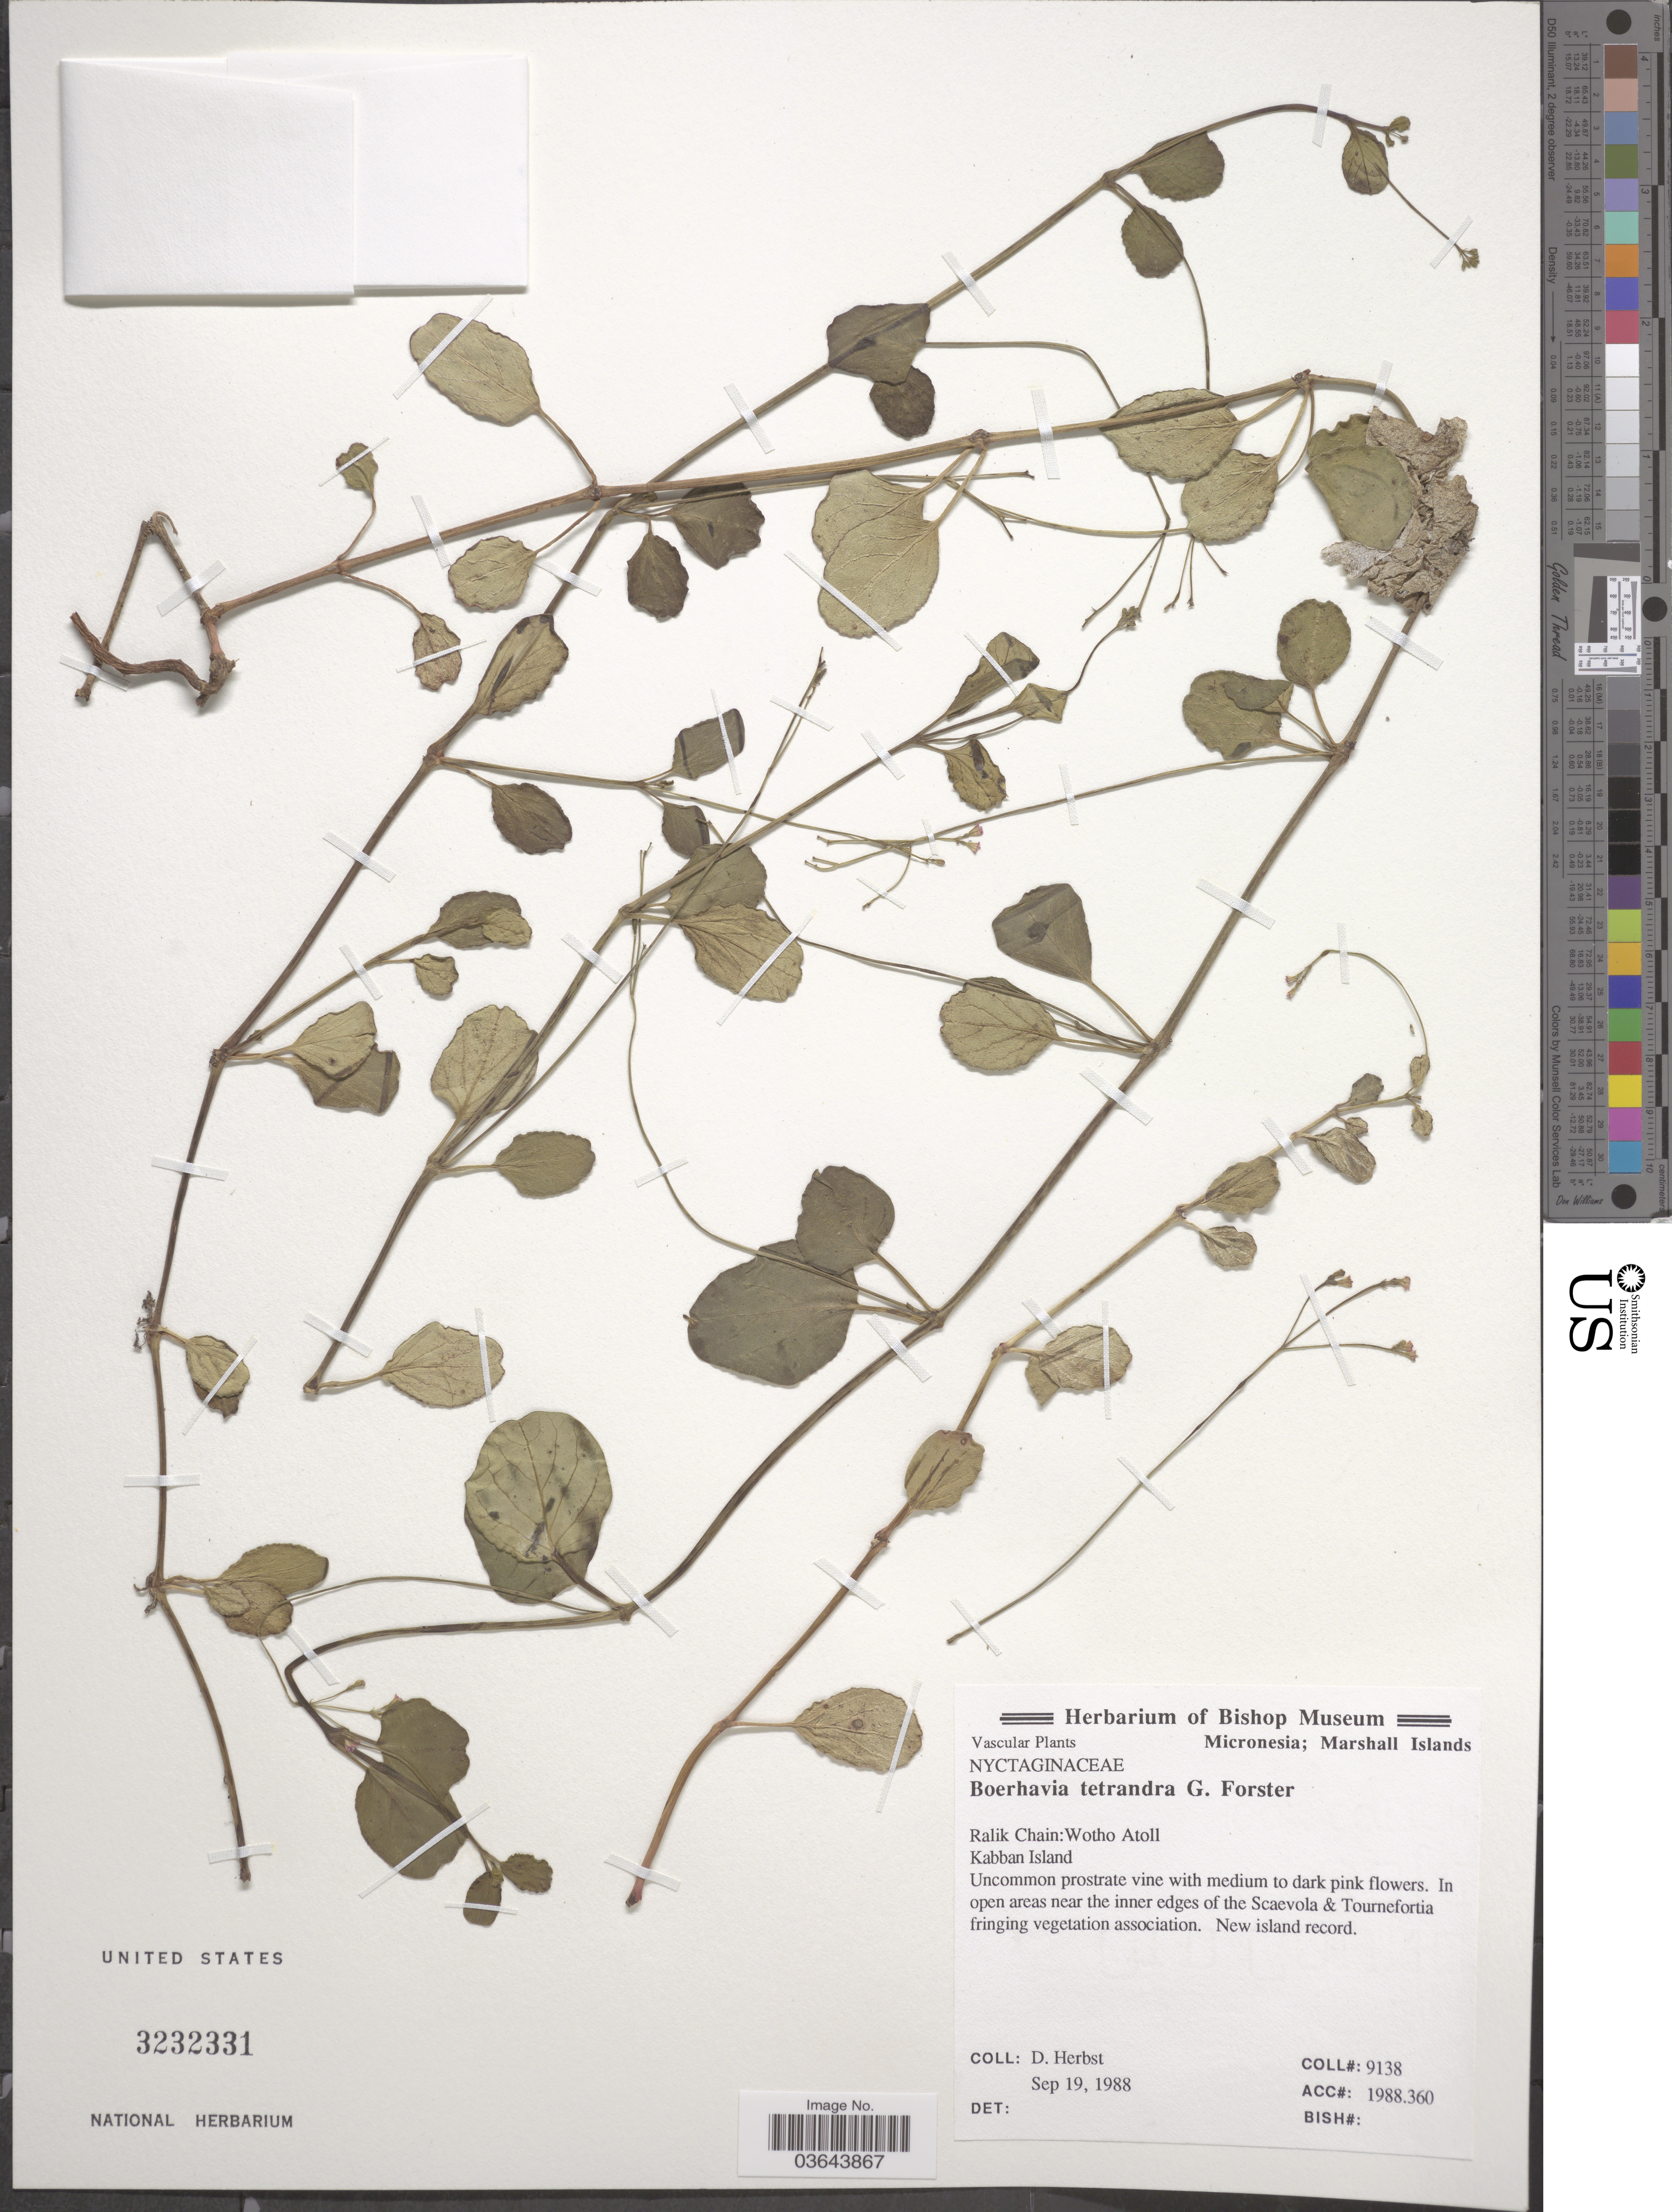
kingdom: Plantae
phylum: Tracheophyta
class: Magnoliopsida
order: Caryophyllales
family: Nyctaginaceae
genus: Boerhavia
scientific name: Boerhavia tetrandra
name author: G. Forst.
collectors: D. Herbst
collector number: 9138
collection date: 1988-09-19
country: Marshall Islands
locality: Micronesia. Ralik Chain: Wotho Atoll. Kabban Island.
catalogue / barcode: US 3232331